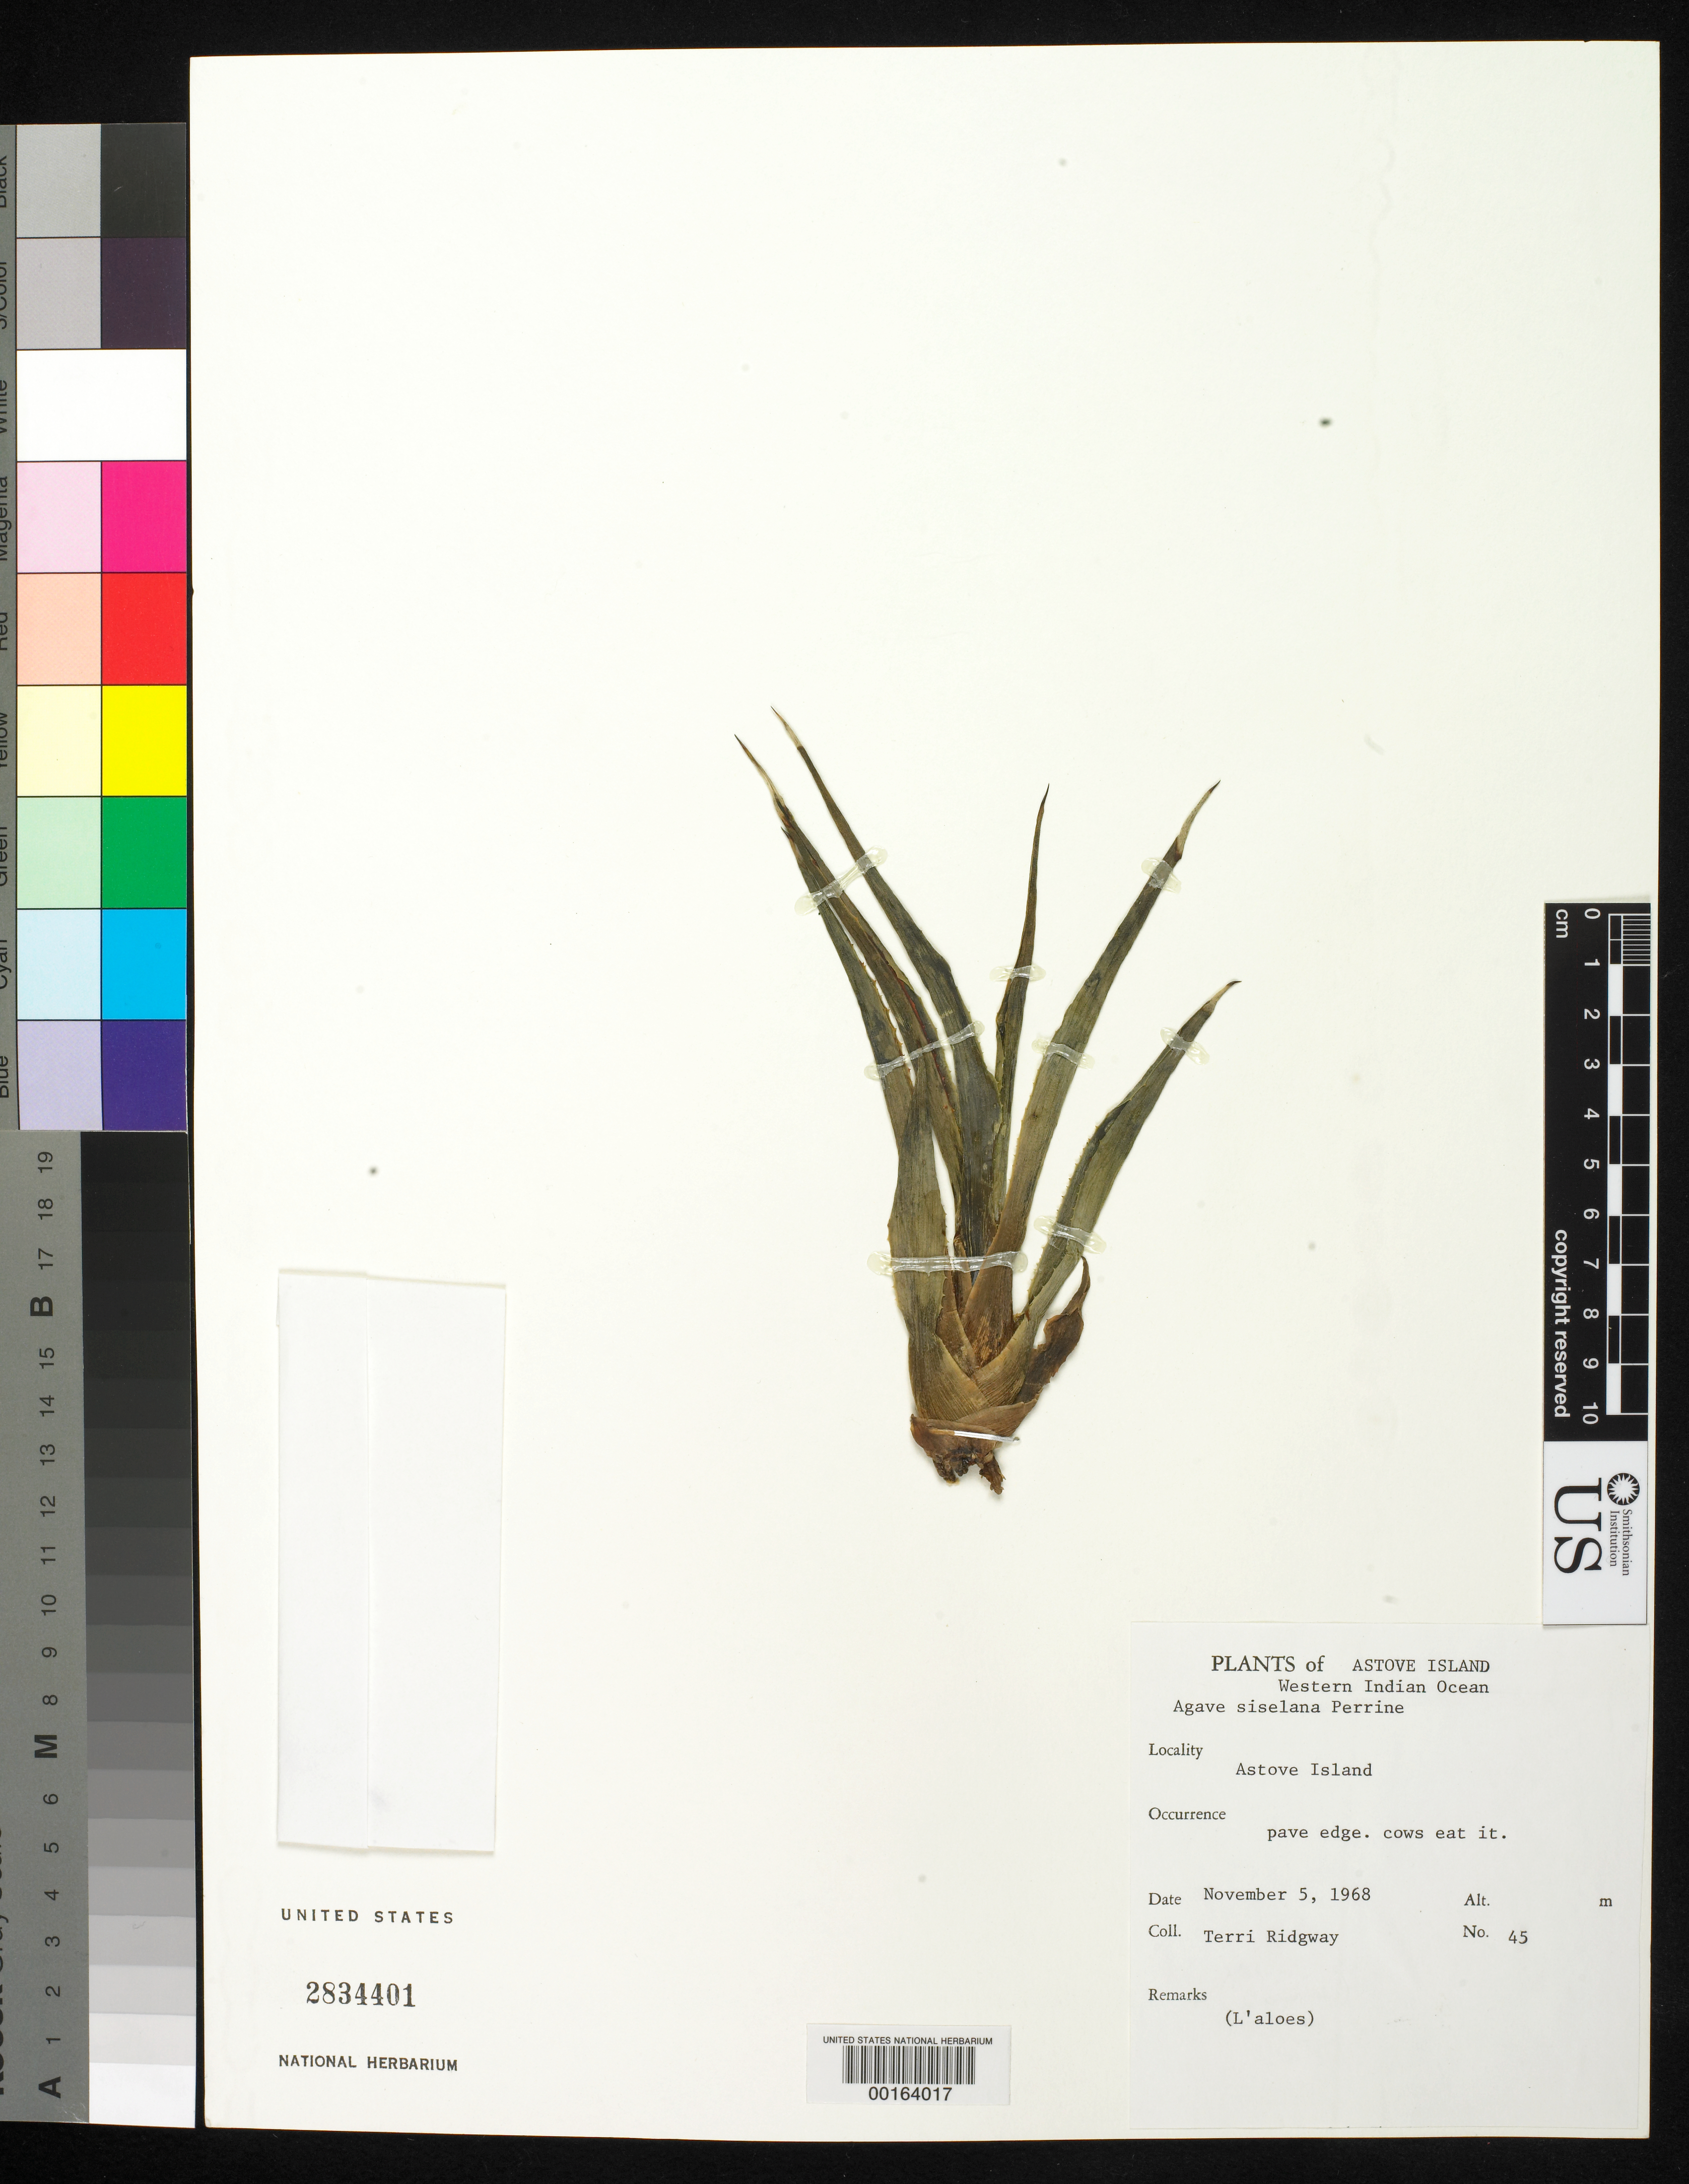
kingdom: Plantae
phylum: Tracheophyta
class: Liliopsida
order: Asparagales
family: Asparagaceae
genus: Agave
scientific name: Agave sisalana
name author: Perrine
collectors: T. Ridgway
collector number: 45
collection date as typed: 05 Nov 1968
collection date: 1968-11-05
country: Seychelles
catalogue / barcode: US 2834401